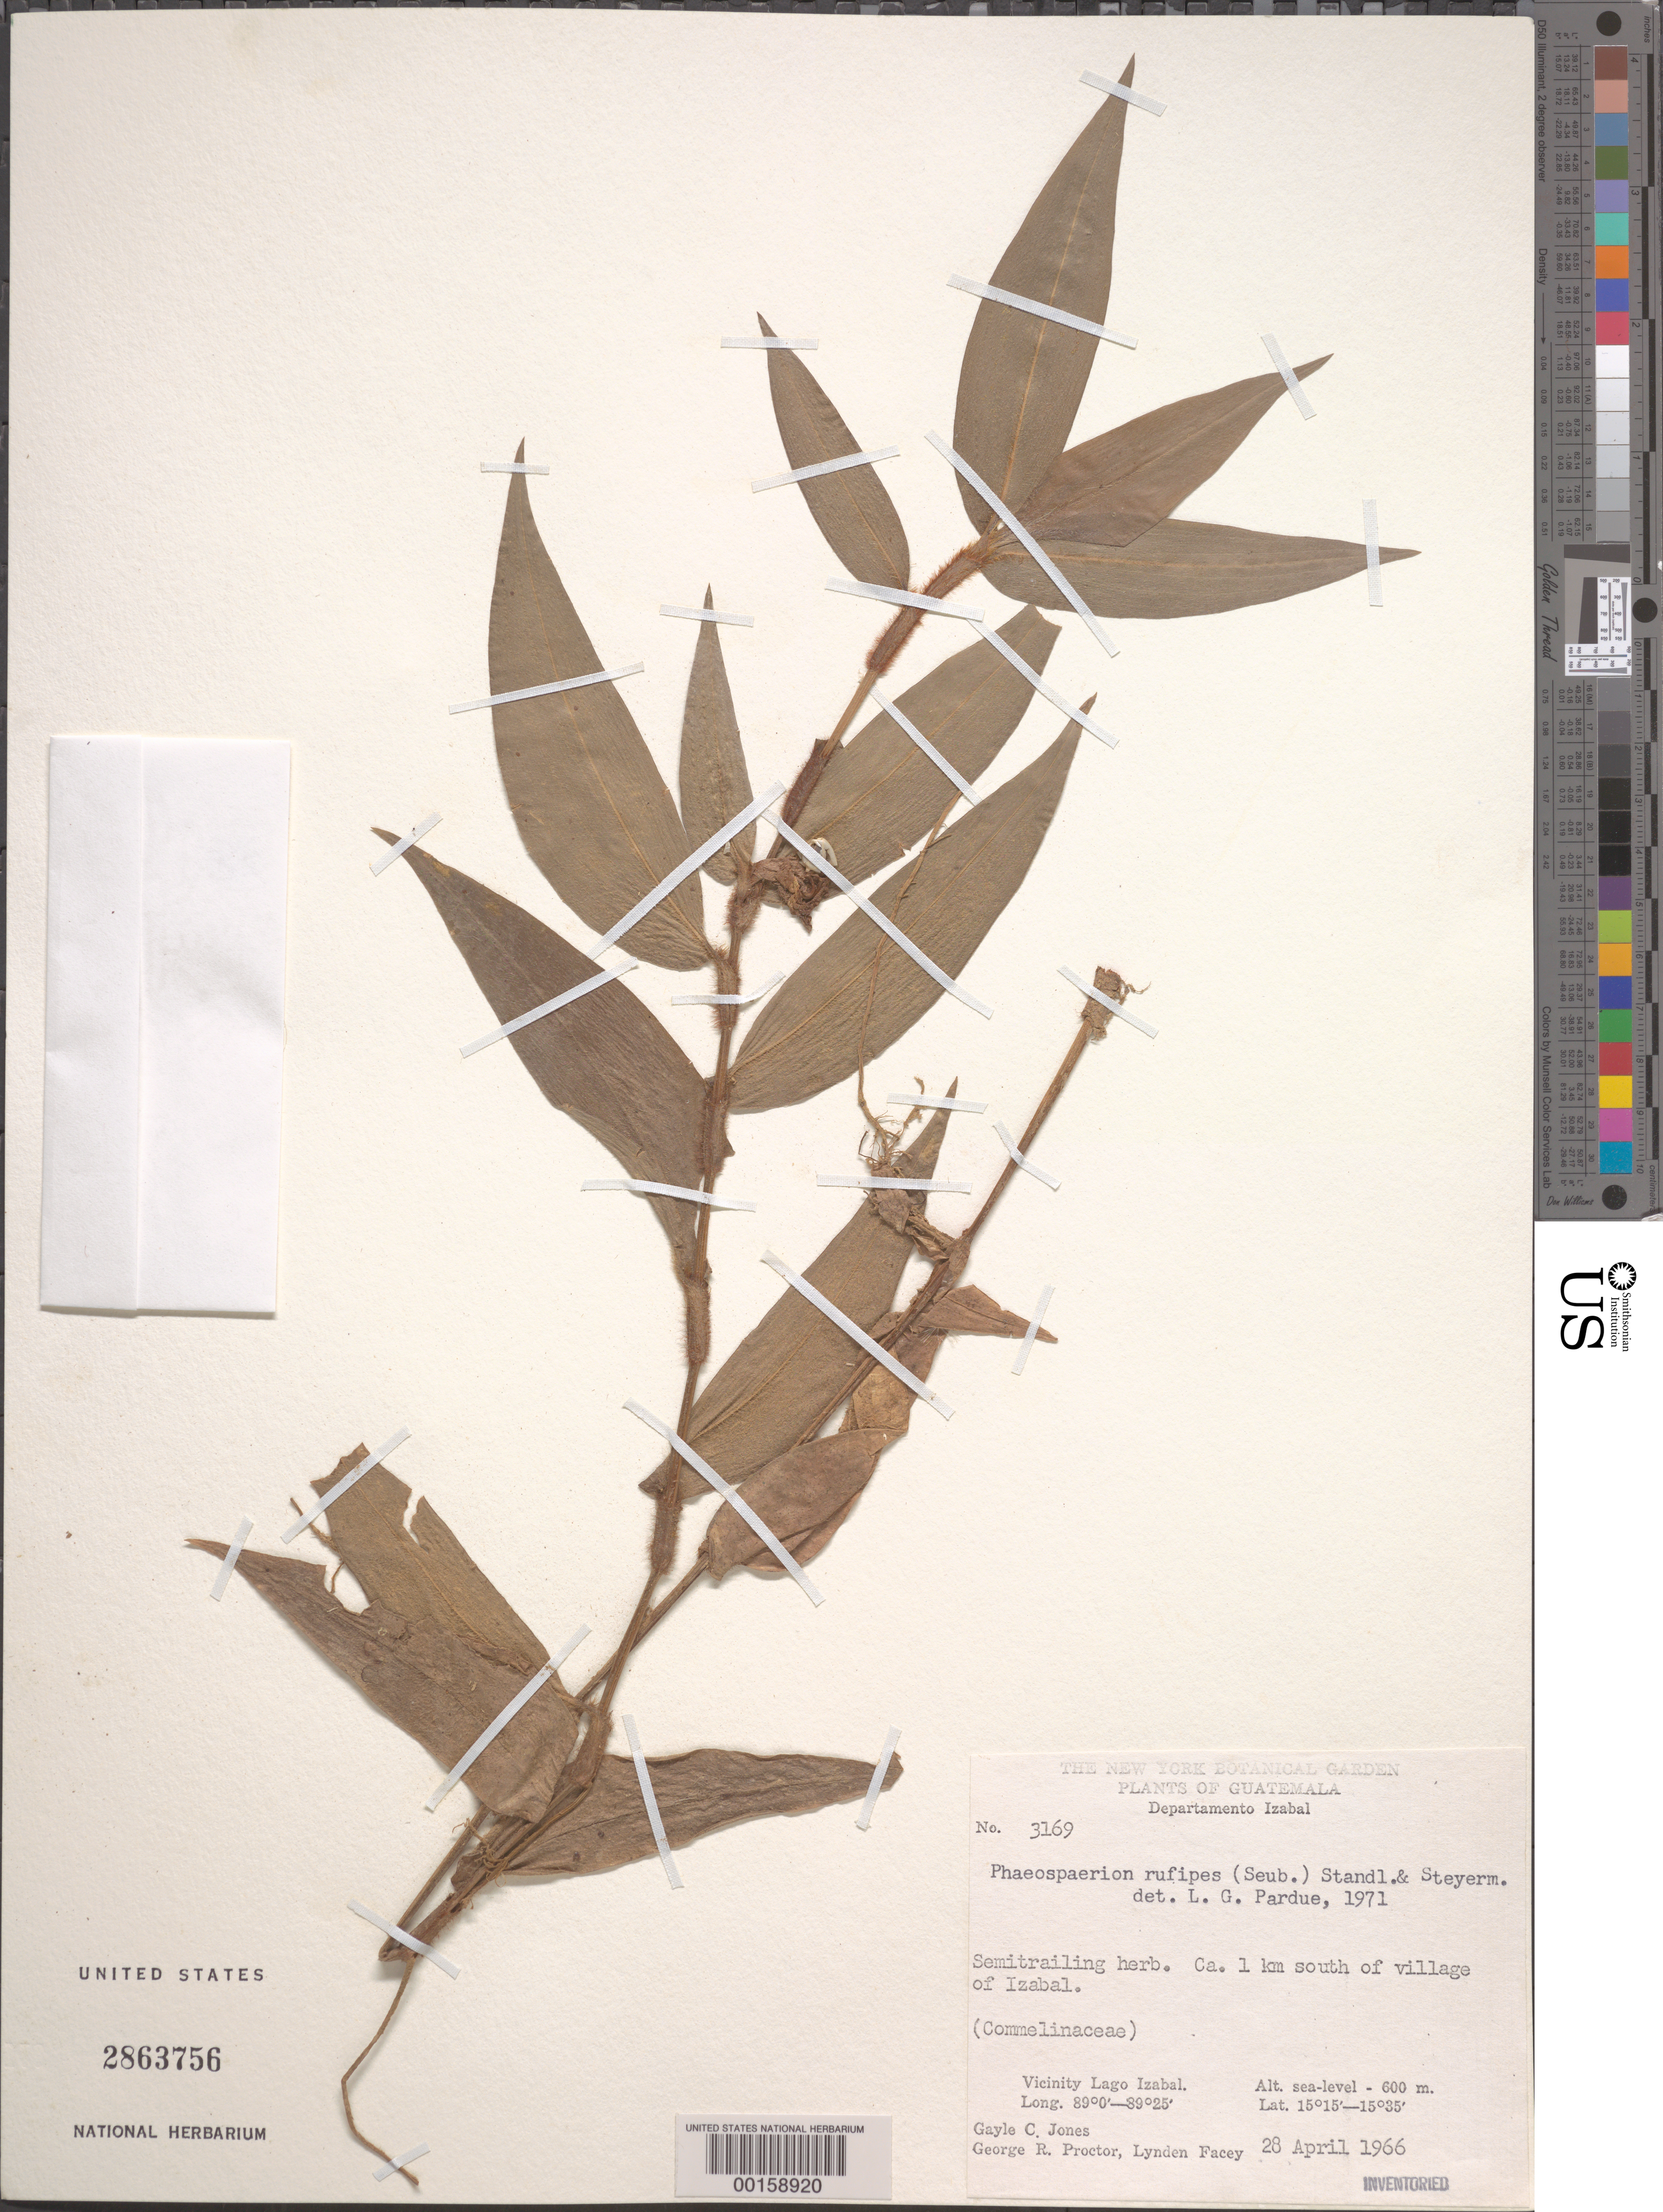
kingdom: Plantae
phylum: Tracheophyta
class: Liliopsida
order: Commelinales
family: Commelinaceae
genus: Commelina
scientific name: Commelina rufipes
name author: Seub.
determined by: Pardue, L. G.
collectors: G. C. Jones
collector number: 3169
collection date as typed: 28 Apr 1966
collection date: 1966-04-28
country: Guatemala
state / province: Izabal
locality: S of Izabal, near Lago Izabal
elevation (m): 1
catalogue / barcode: US 2863756